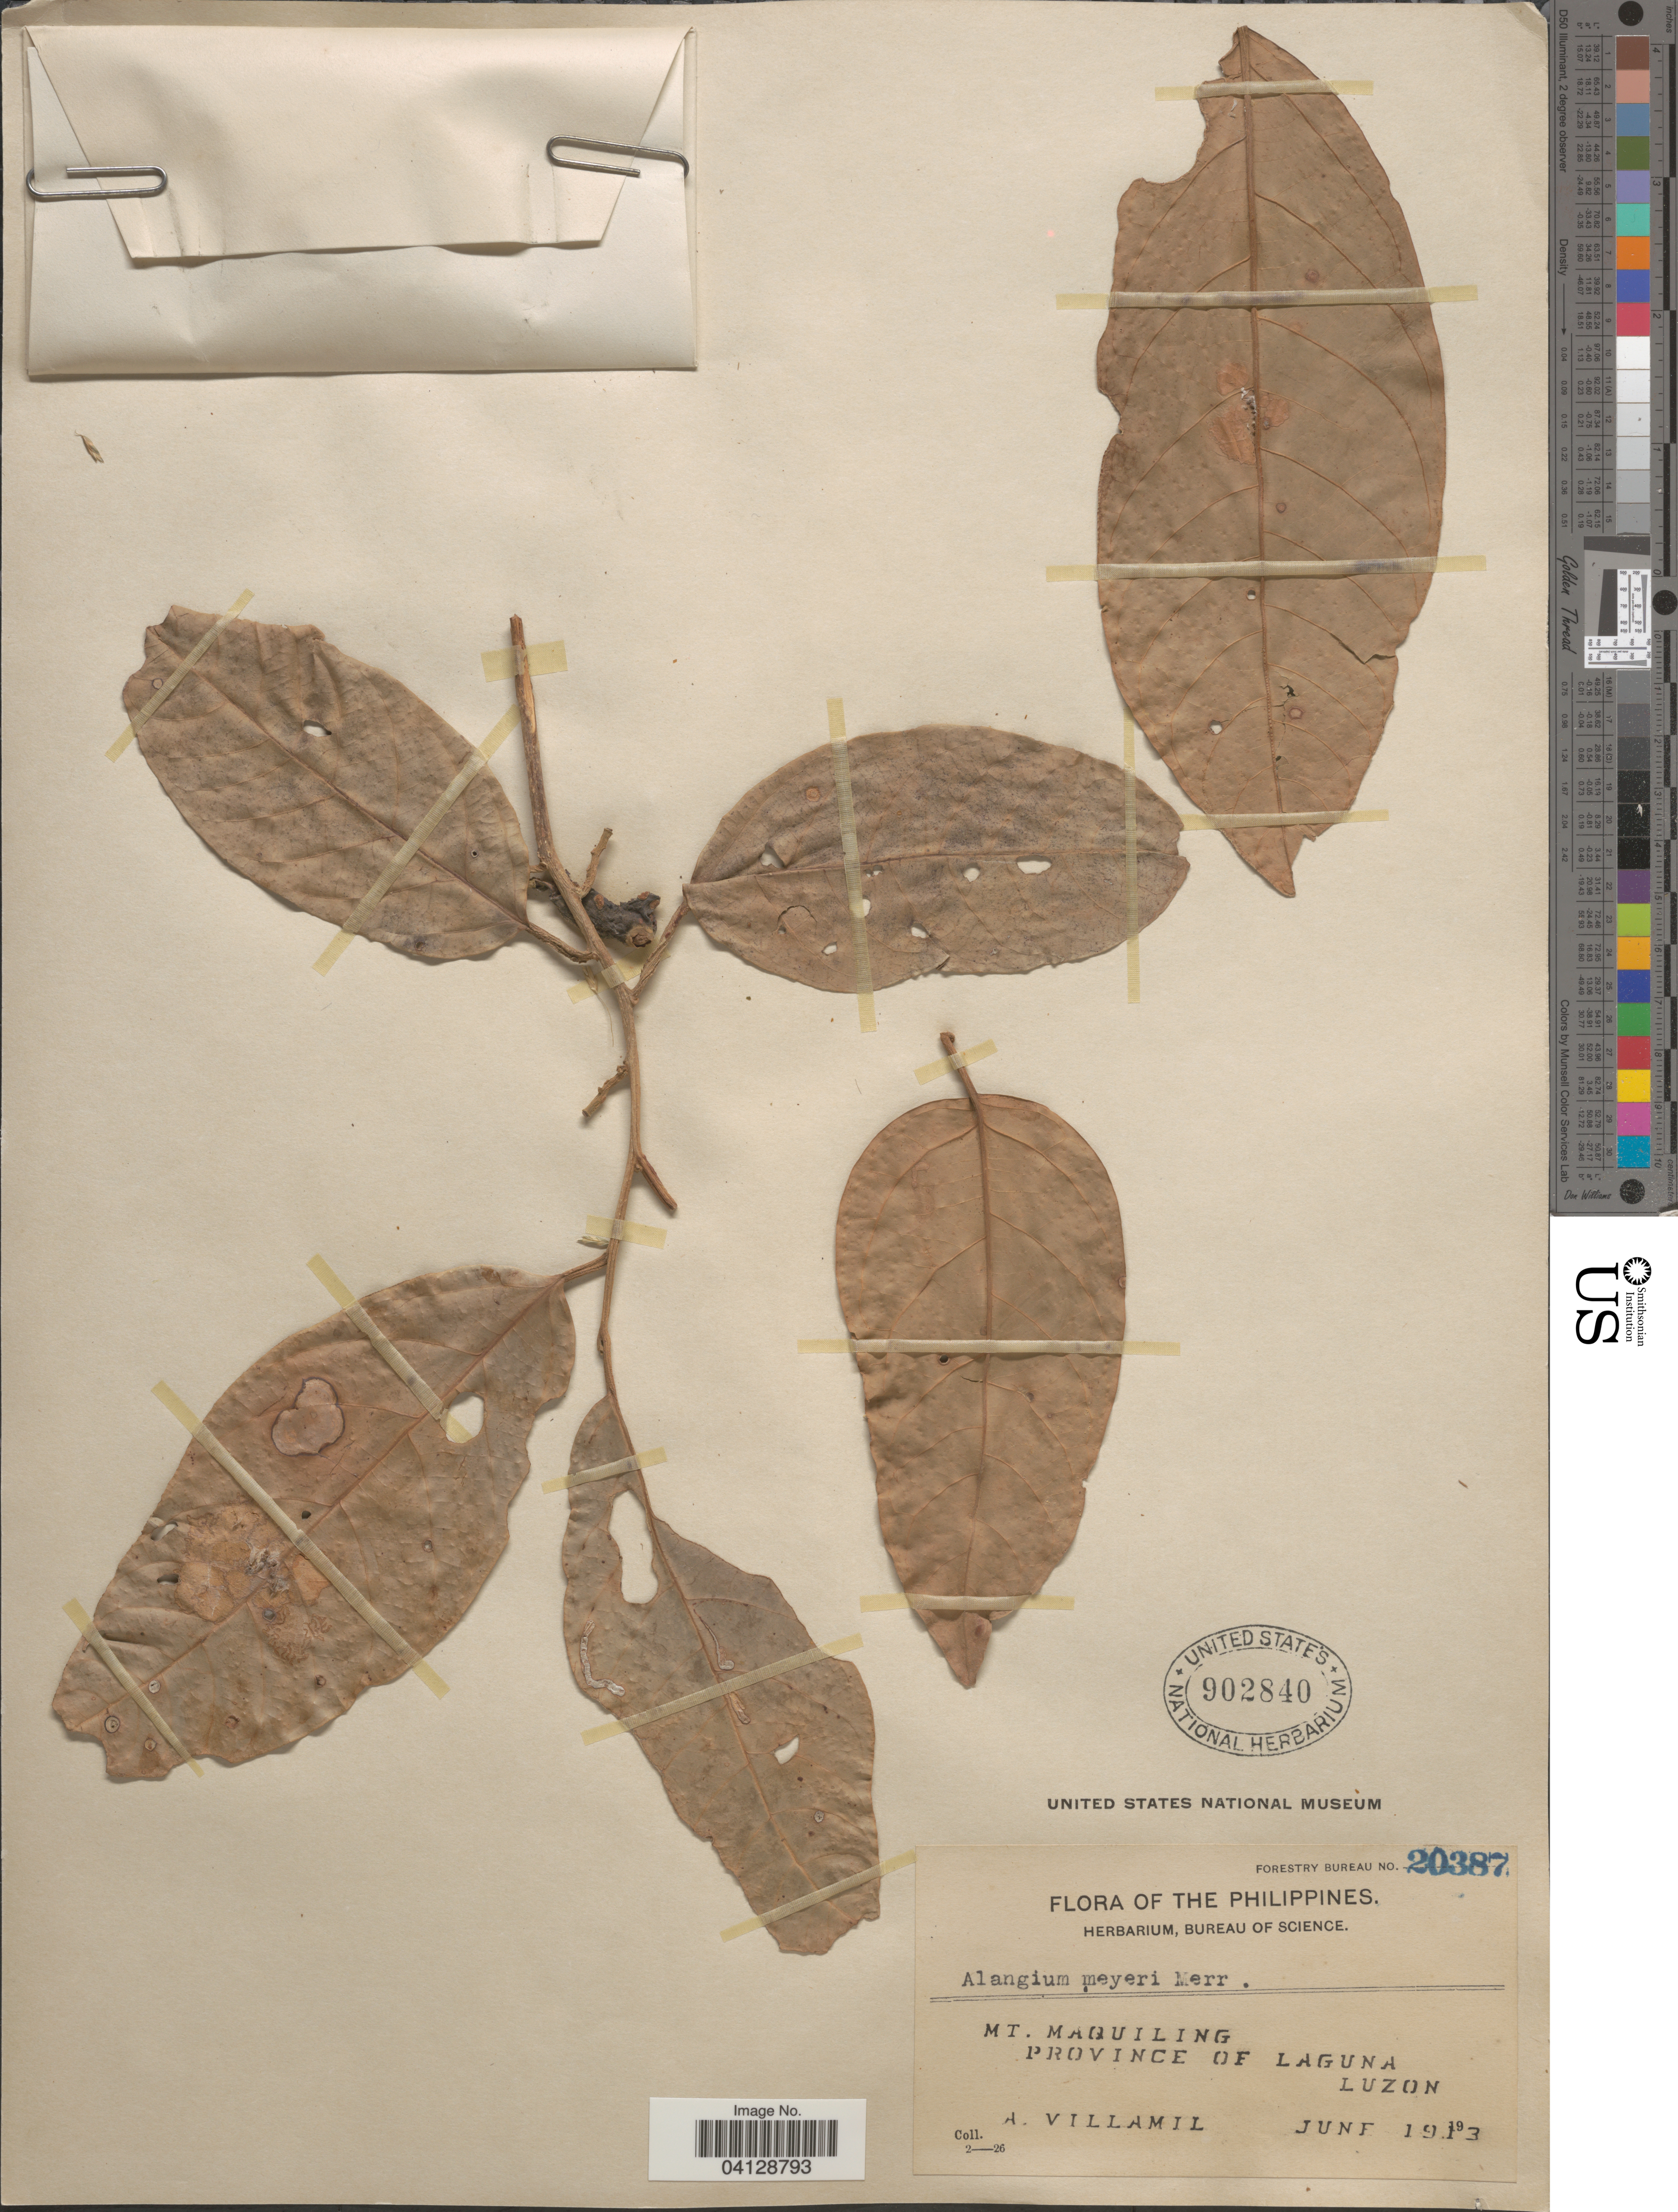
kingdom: Plantae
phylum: Tracheophyta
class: Magnoliopsida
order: Cornales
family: Cornaceae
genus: Alangium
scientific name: Alangium meyeri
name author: Merr.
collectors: A. Villamil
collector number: Forestry Bureau 20387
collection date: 1913-06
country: Philippines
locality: Mt. Maquiling. Province of Laguna. Luzon.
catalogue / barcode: US 902840